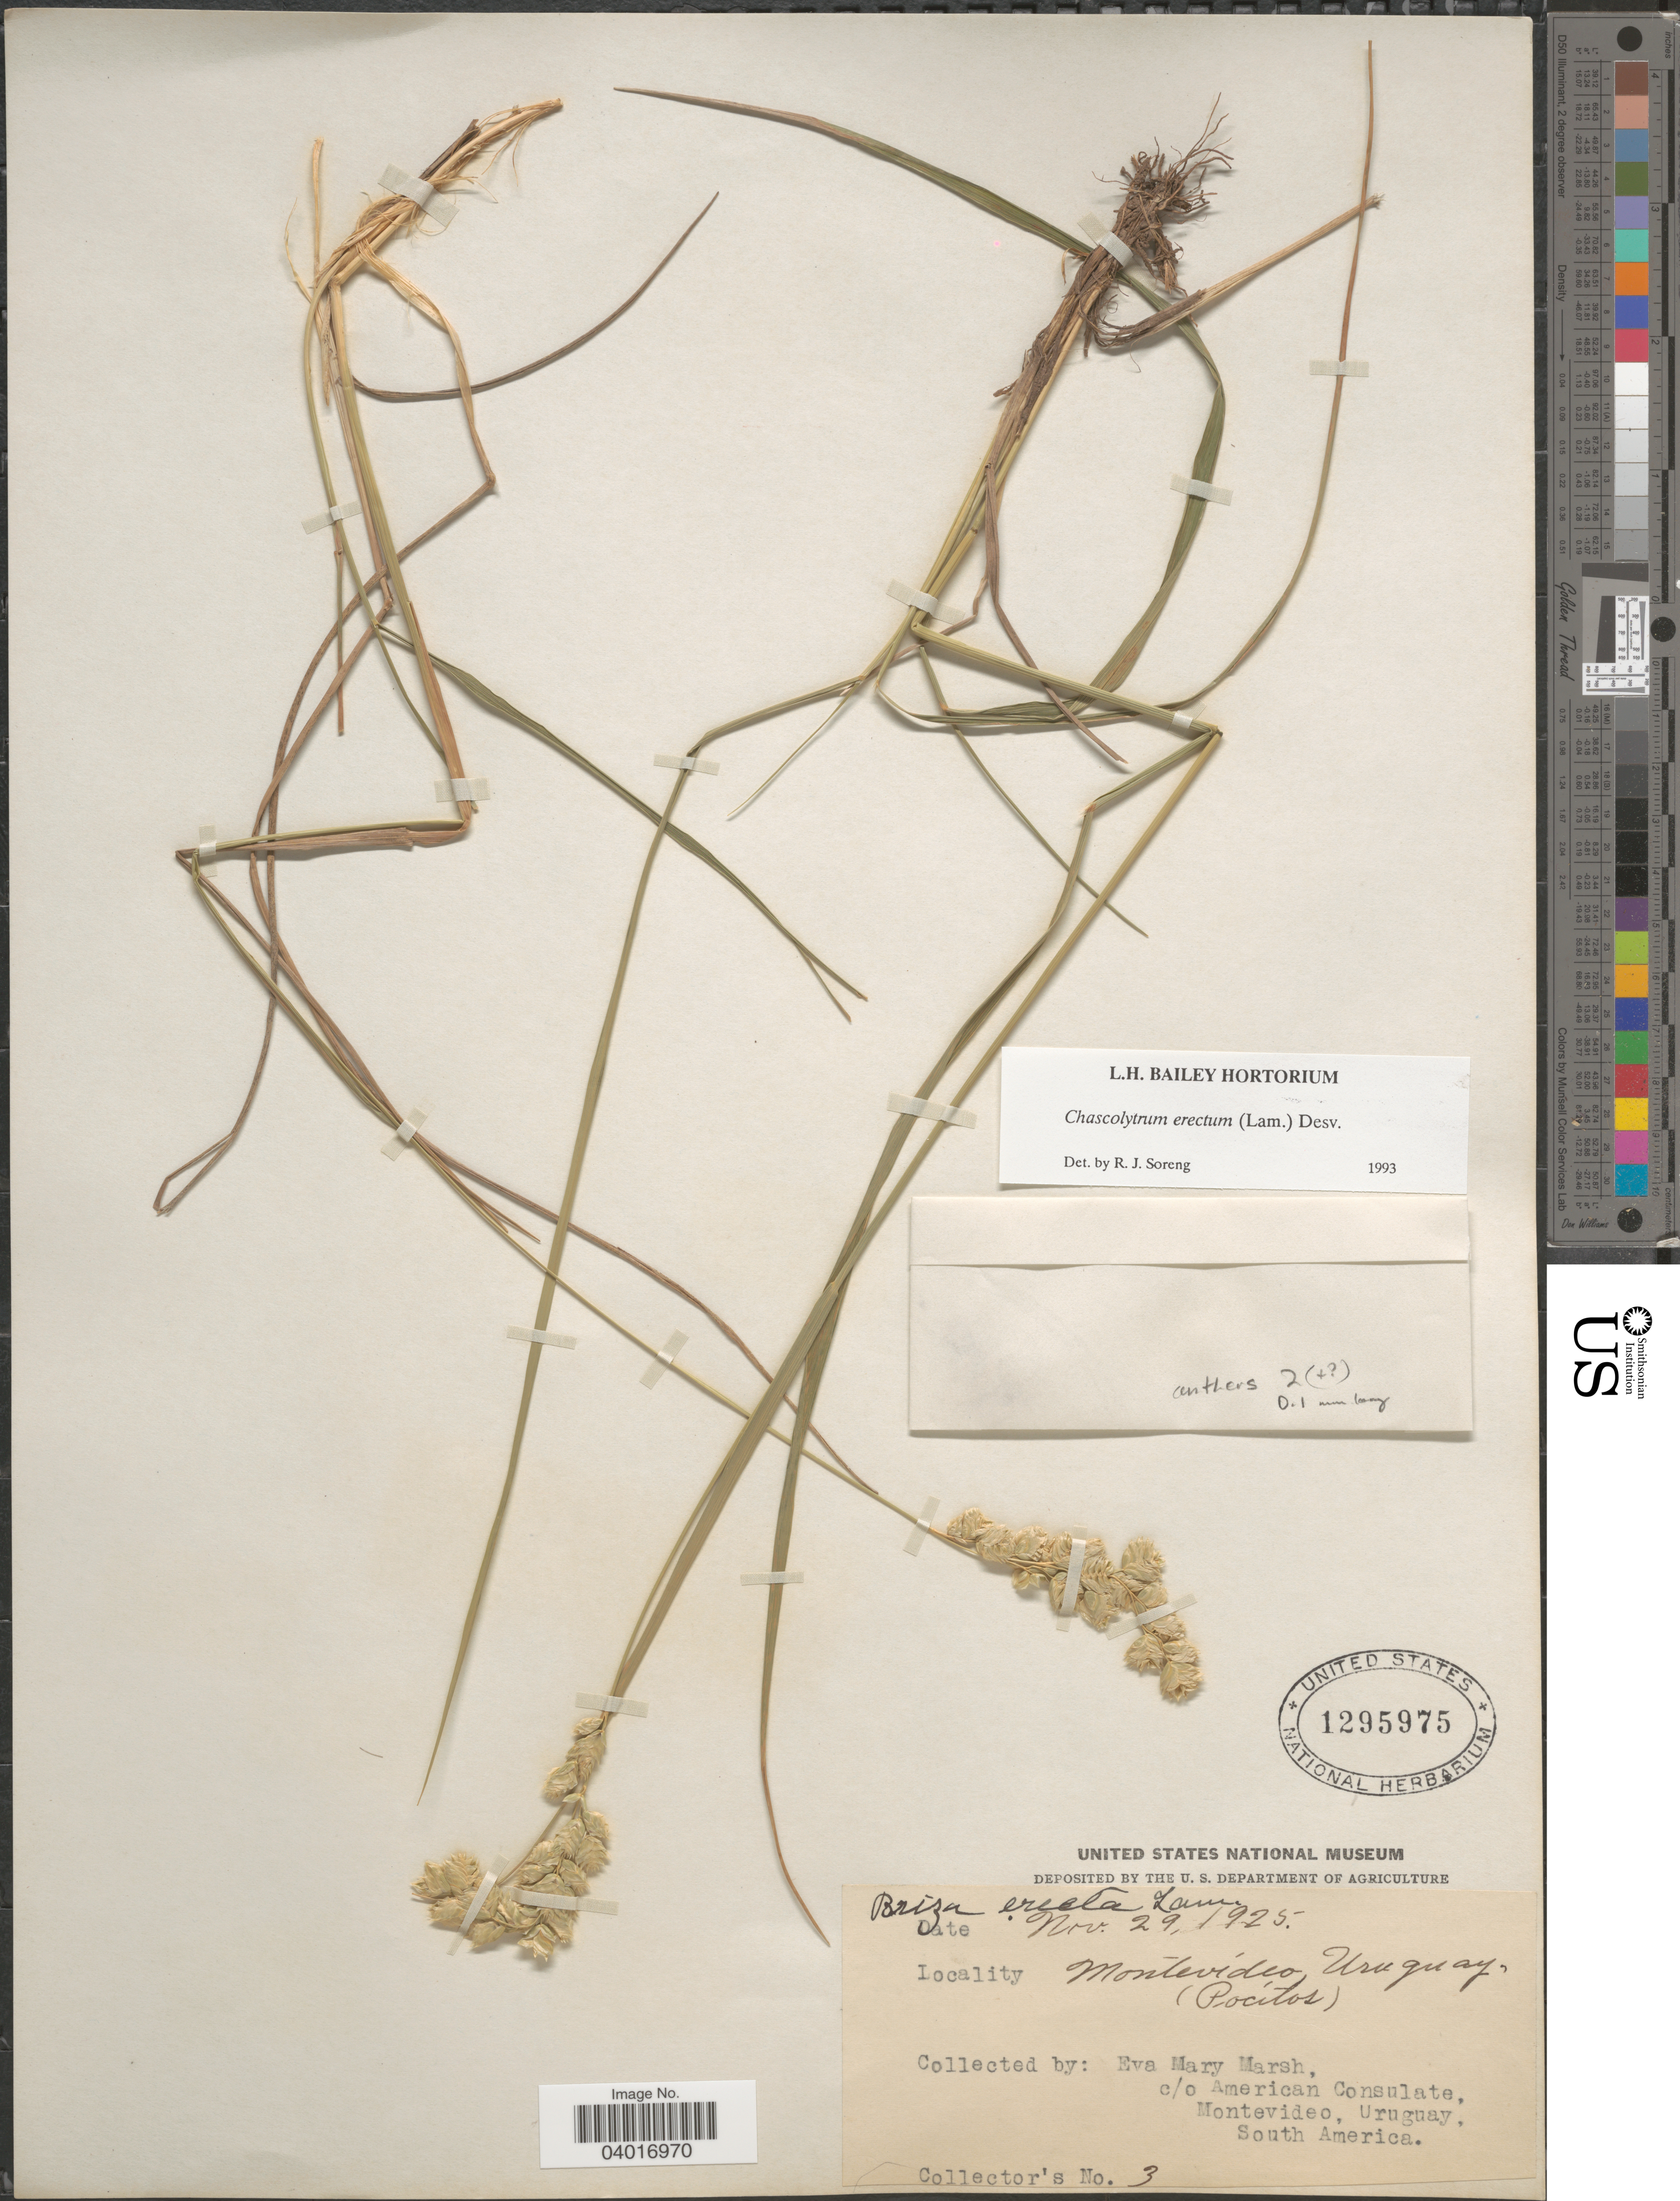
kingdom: Plantae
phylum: Tracheophyta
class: Liliopsida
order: Poales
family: Poaceae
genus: Chascolytrum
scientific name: Chascolytrum erectum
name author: (Lam.) Desv.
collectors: E. Marsh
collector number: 3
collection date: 1925-11-29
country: Uruguay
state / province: Montevideo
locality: Pocitos.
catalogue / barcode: US 1295975